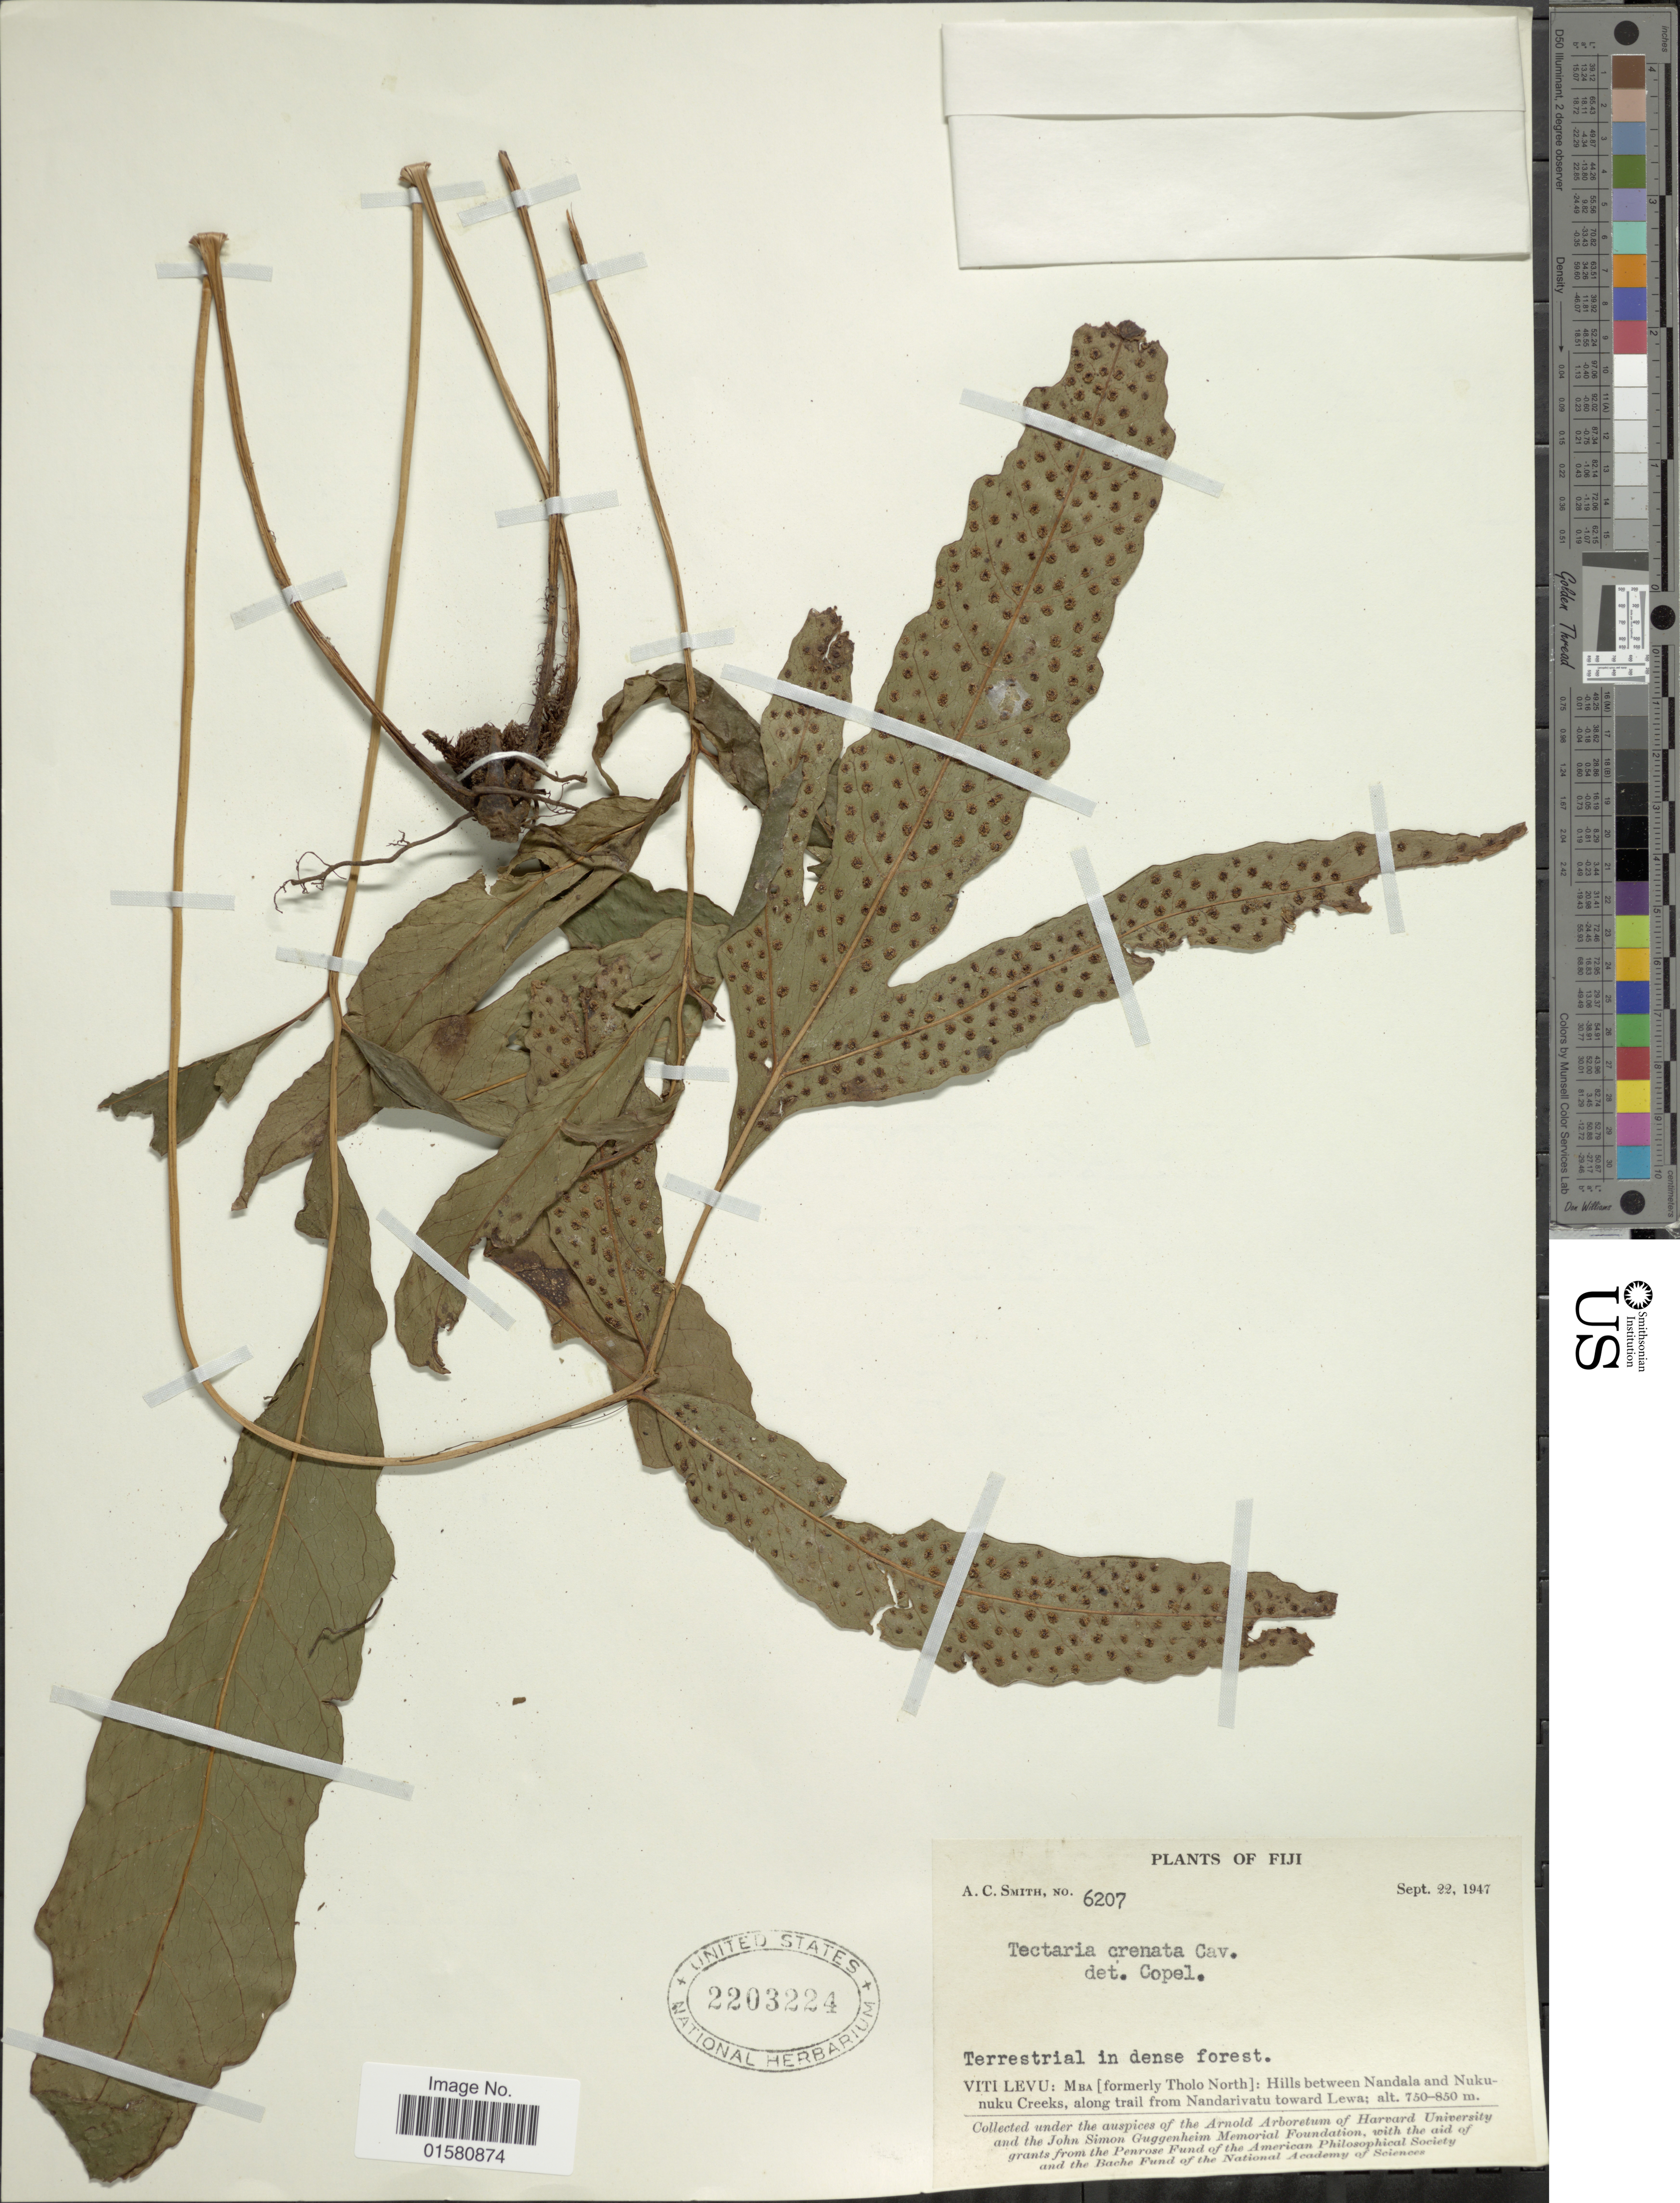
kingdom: Plantae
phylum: Tracheophyta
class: Polypodiopsida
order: Polypodiales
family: Tectariaceae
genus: Tectaria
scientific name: Tectaria crenata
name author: Cav.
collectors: A. C. Smith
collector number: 6207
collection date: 1947-07-22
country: Fiji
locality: Viti Levu: Mba (formerly Tholo North): Hills between Nandala and Nukunuku Creeks, along trail from Nandarivatu toward Lewa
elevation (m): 750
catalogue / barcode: US 2203224